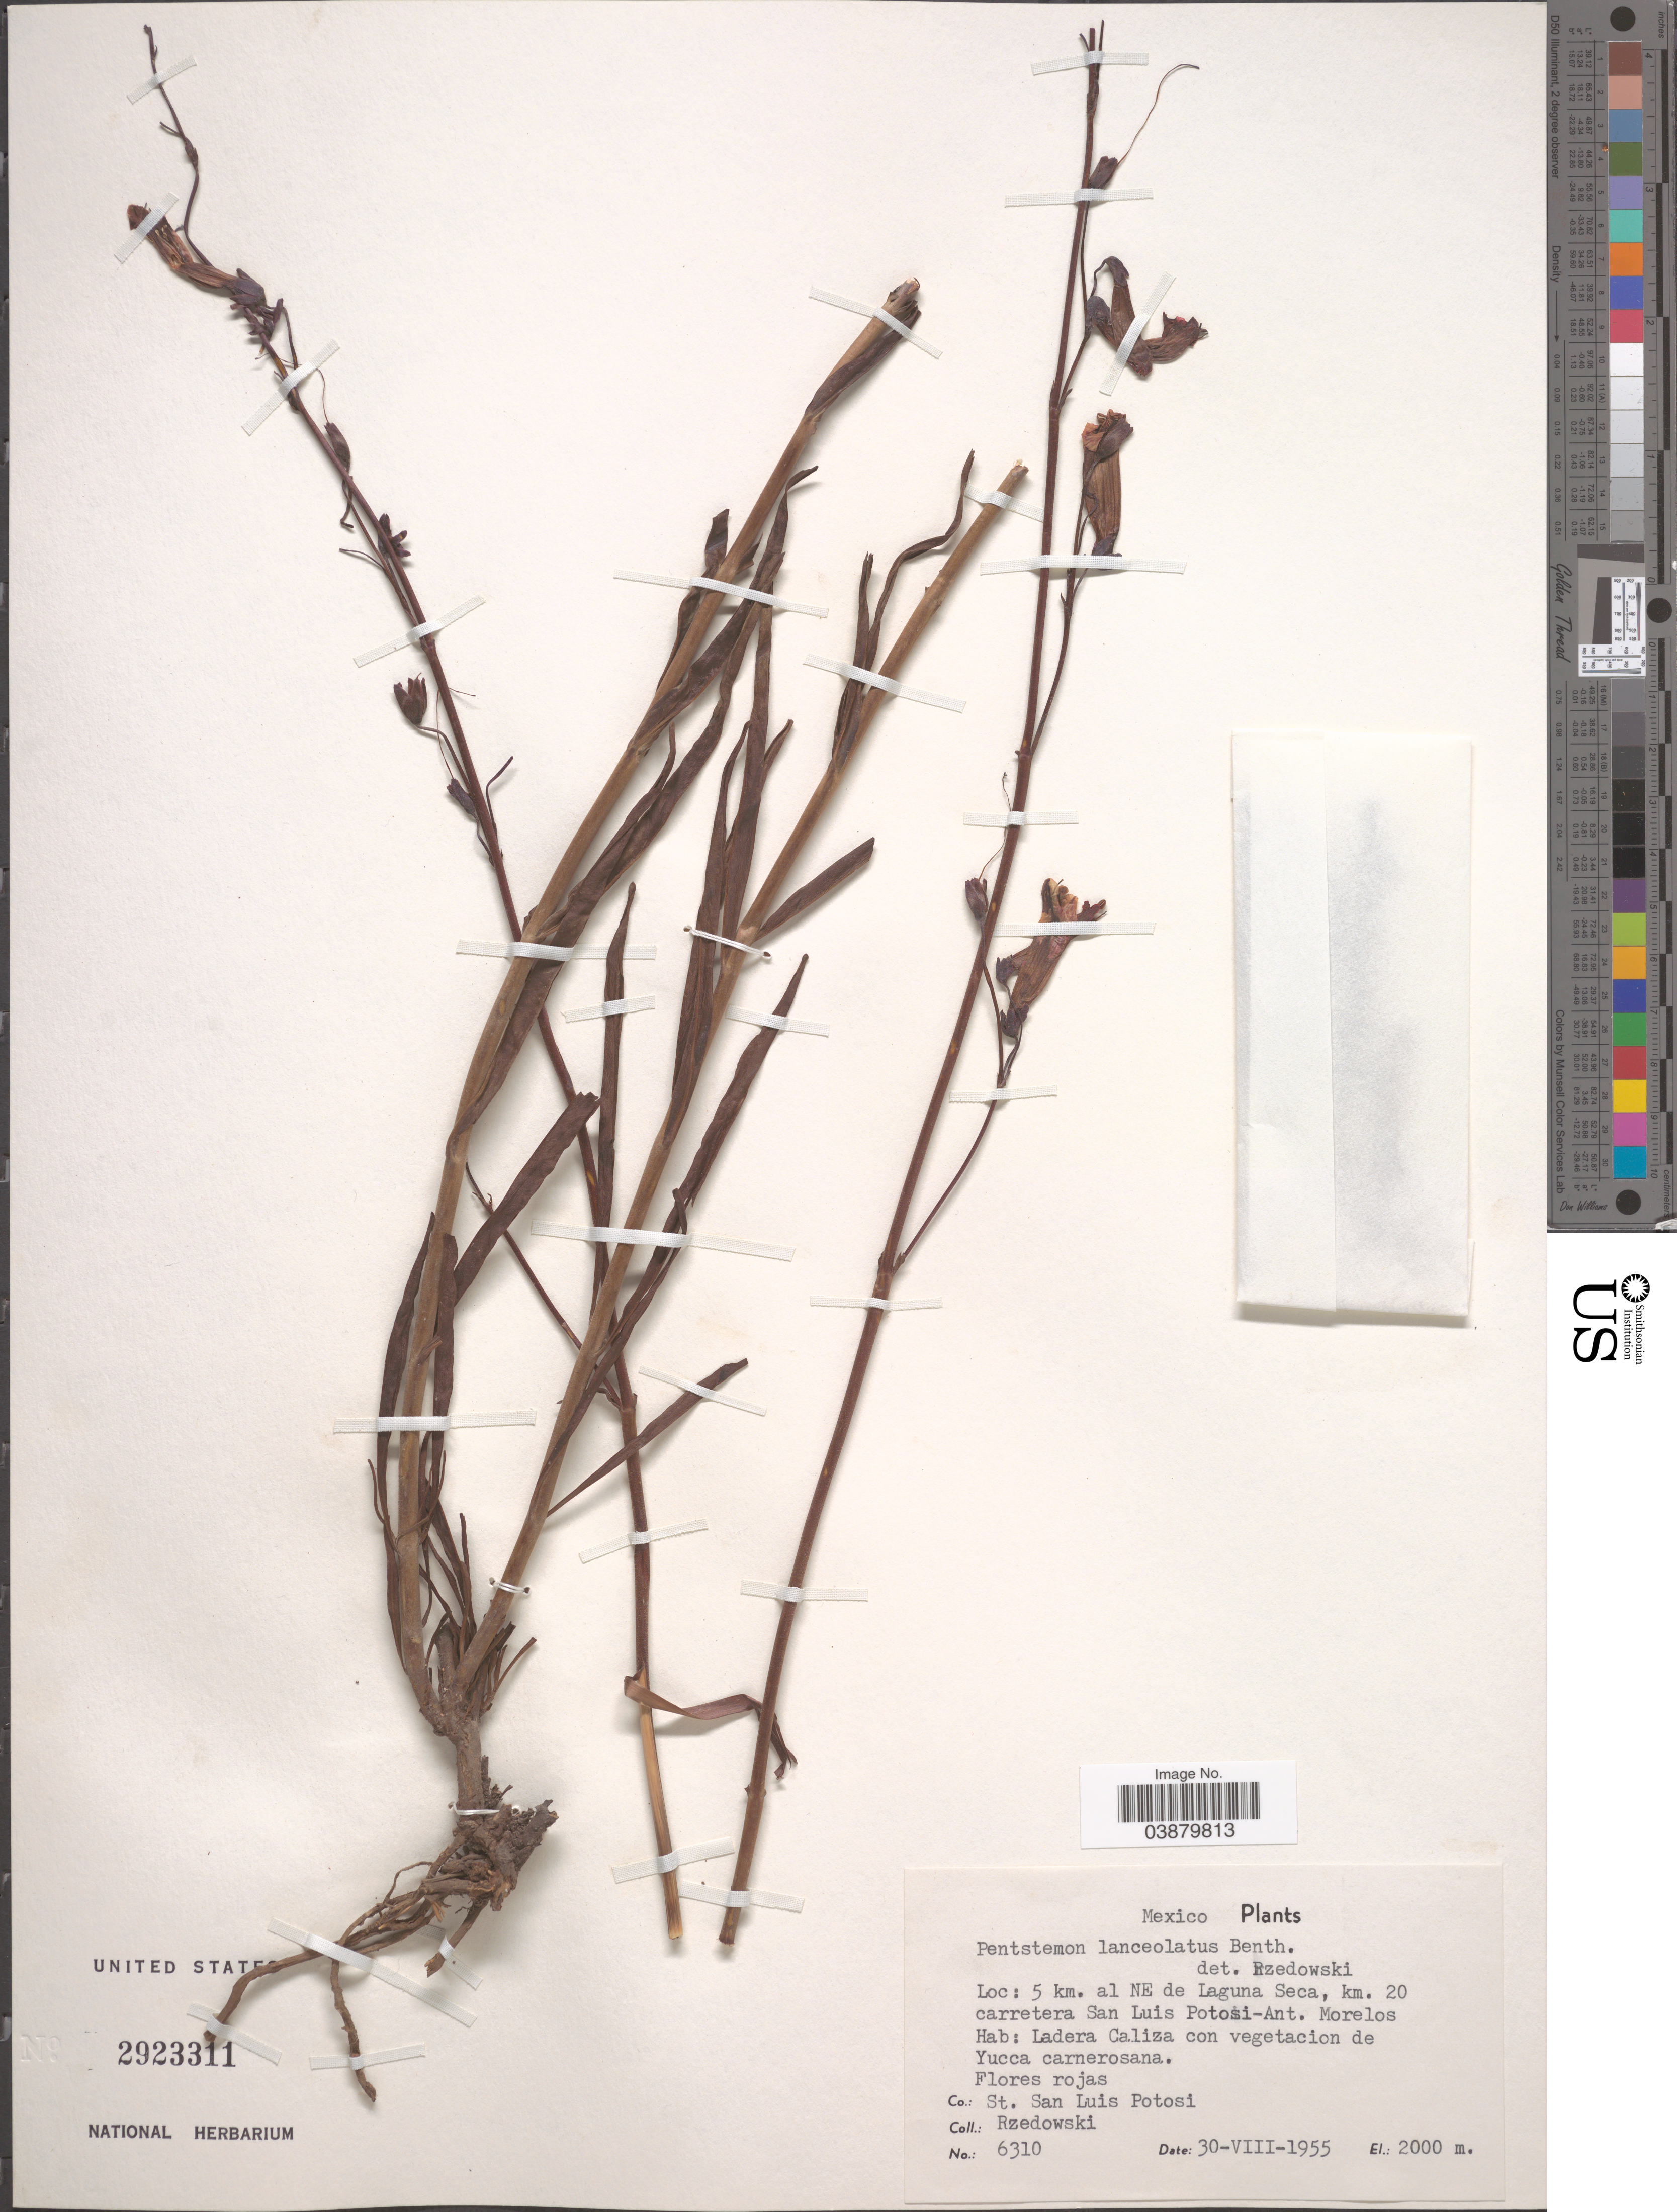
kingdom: Plantae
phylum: Tracheophyta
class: Magnoliopsida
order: Lamiales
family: Plantaginaceae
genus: Penstemon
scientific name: Penstemon lanceolatus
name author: Benth.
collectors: Rzedowski, --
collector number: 6310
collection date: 1955-08-30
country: Mexico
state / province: San Luis Potosí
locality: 5 km. al NE de Laguna Seca, km. 20 carretera San Luis Potosi-Ant. Morelos. Co.: St. San Luis Potosi.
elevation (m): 2000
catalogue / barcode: US 2923311